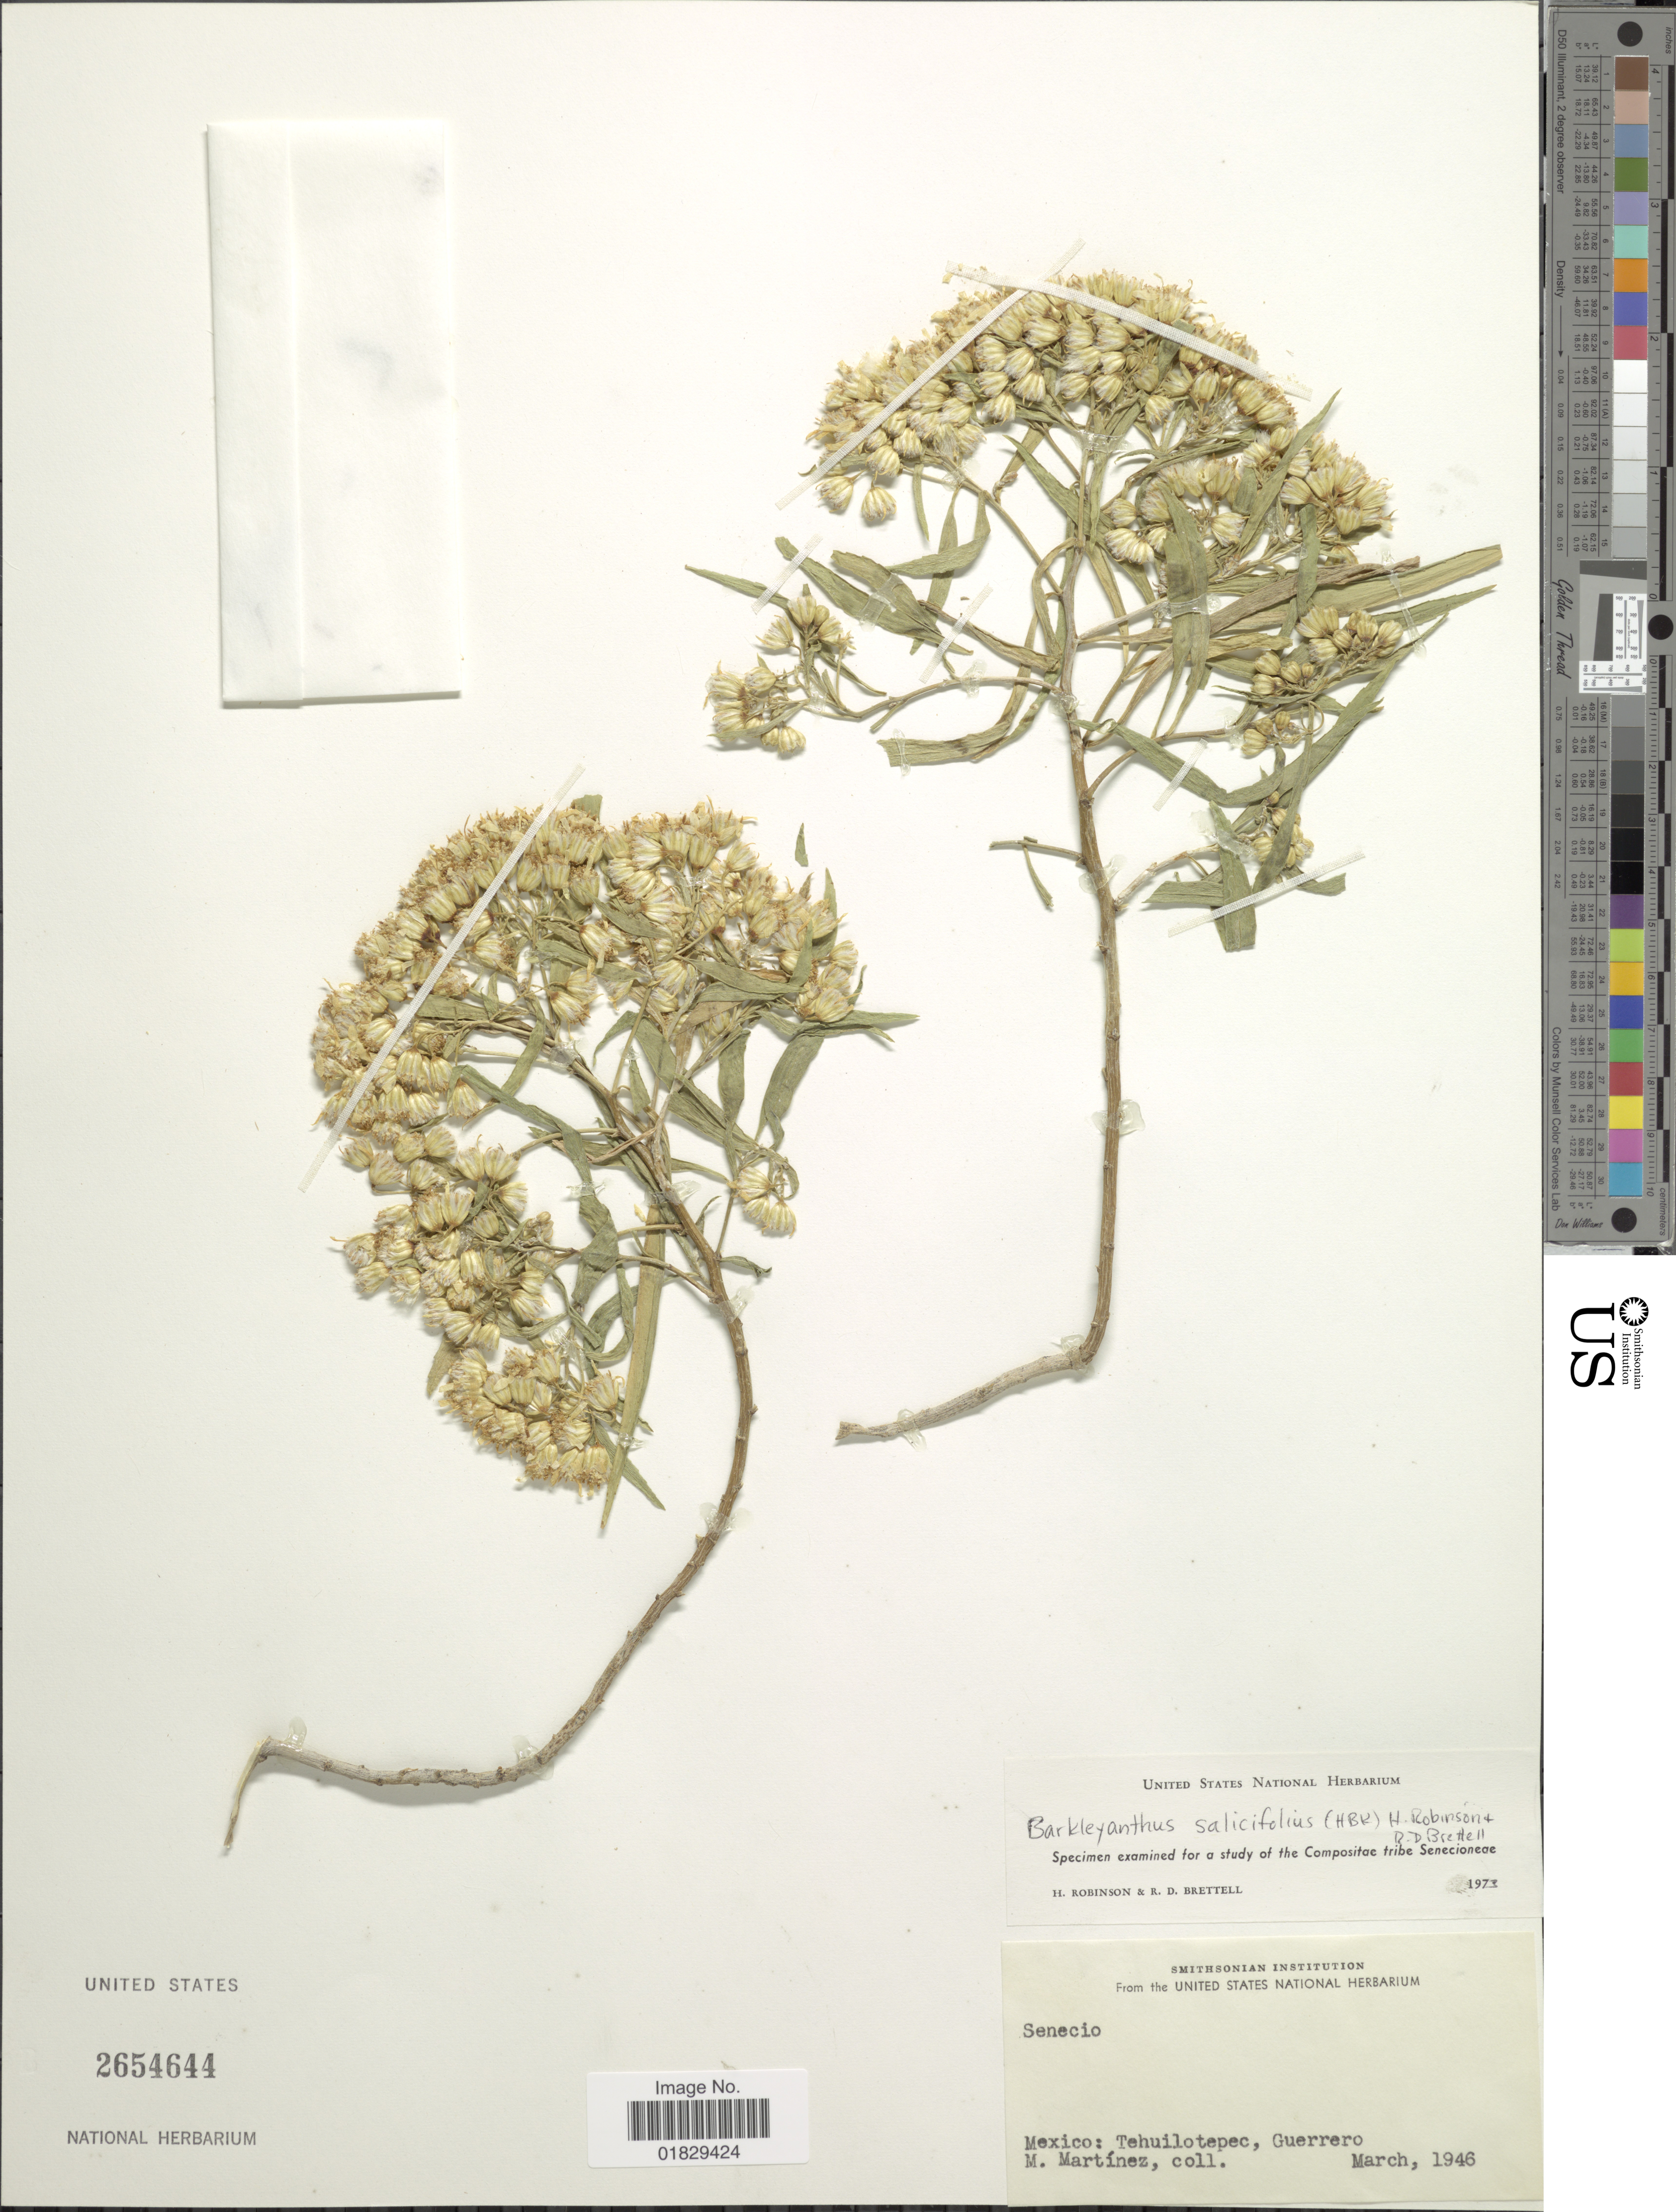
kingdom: Plantae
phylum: Tracheophyta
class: Magnoliopsida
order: Asterales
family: Asteraceae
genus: Barkleyanthus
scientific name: Barkleyanthus salicifolius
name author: (Kunth) H. Rob. & Brettell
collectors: M. Martinez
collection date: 1946-03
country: Mexico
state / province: Guerrero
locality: Mexico: Tehuilotepec, Guerrero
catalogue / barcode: US 2654644